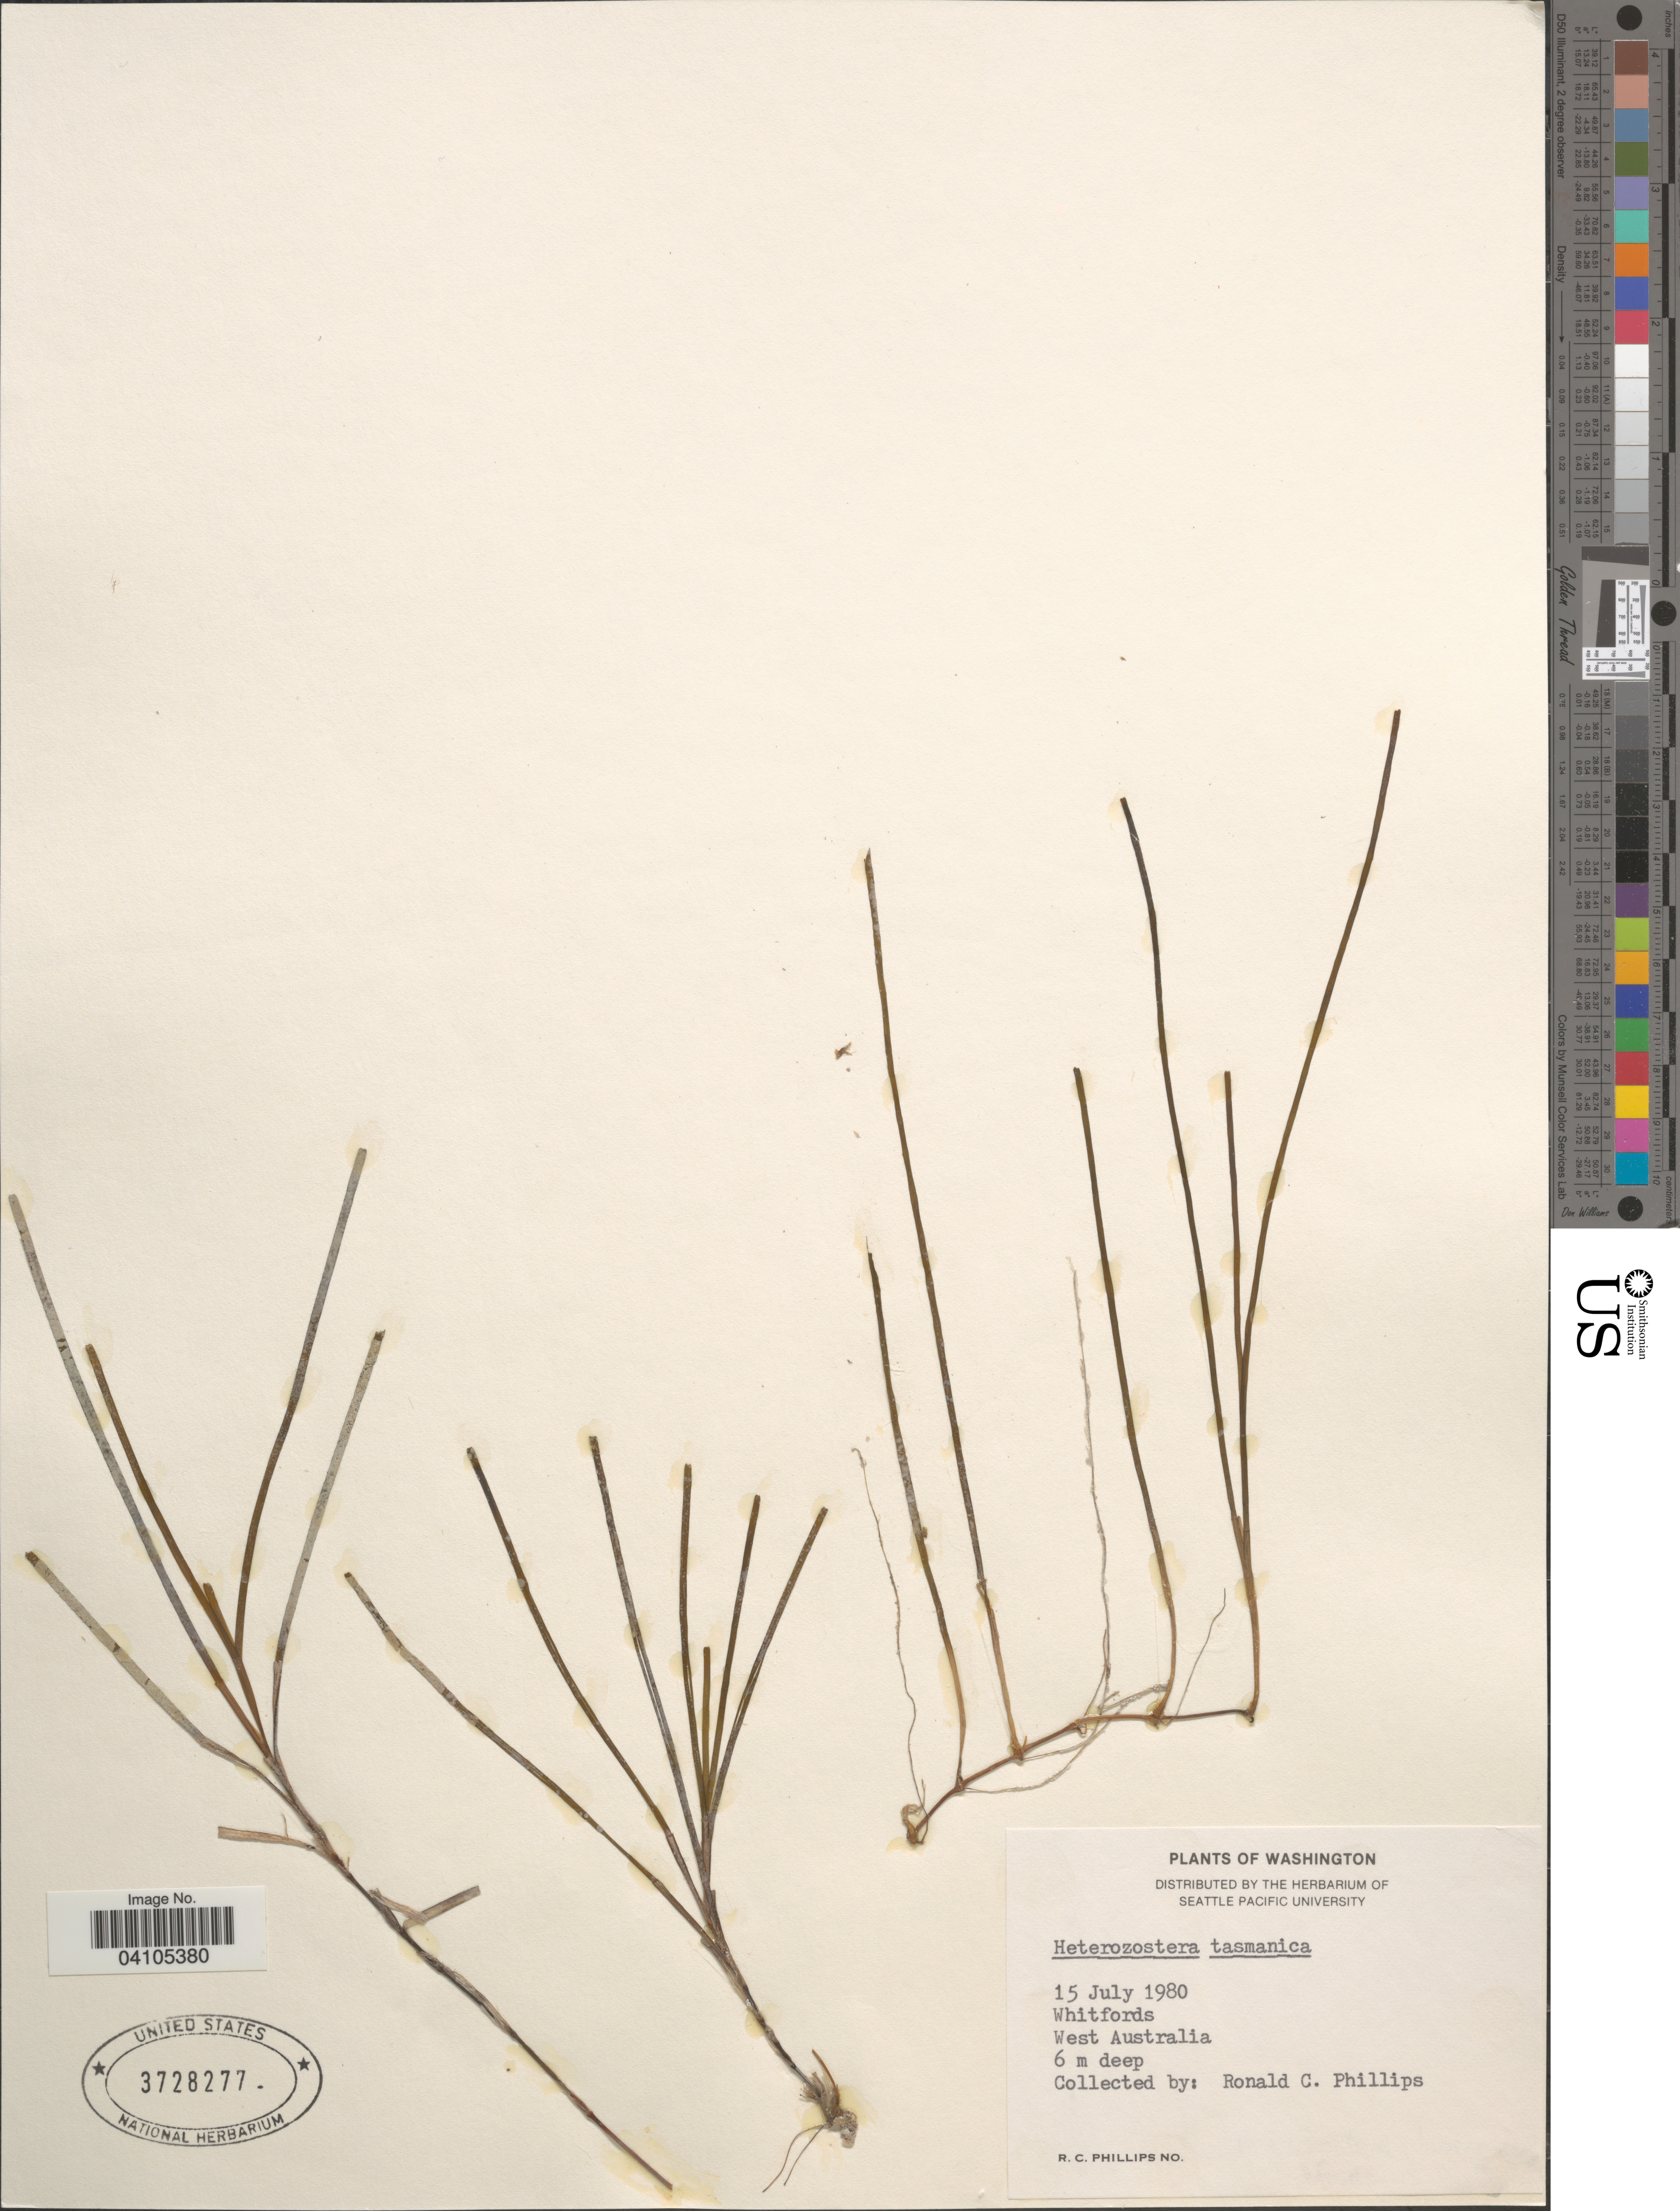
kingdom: Plantae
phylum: Tracheophyta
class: Liliopsida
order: Alismatales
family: Zosteraceae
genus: Heterozostera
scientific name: Heterozostera tasmanica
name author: (Martens ex Aschers.) Hartog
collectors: R. C. Phillips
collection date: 1980-07-15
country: Australia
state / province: Western Australia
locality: Whitfords.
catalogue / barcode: US 3728277